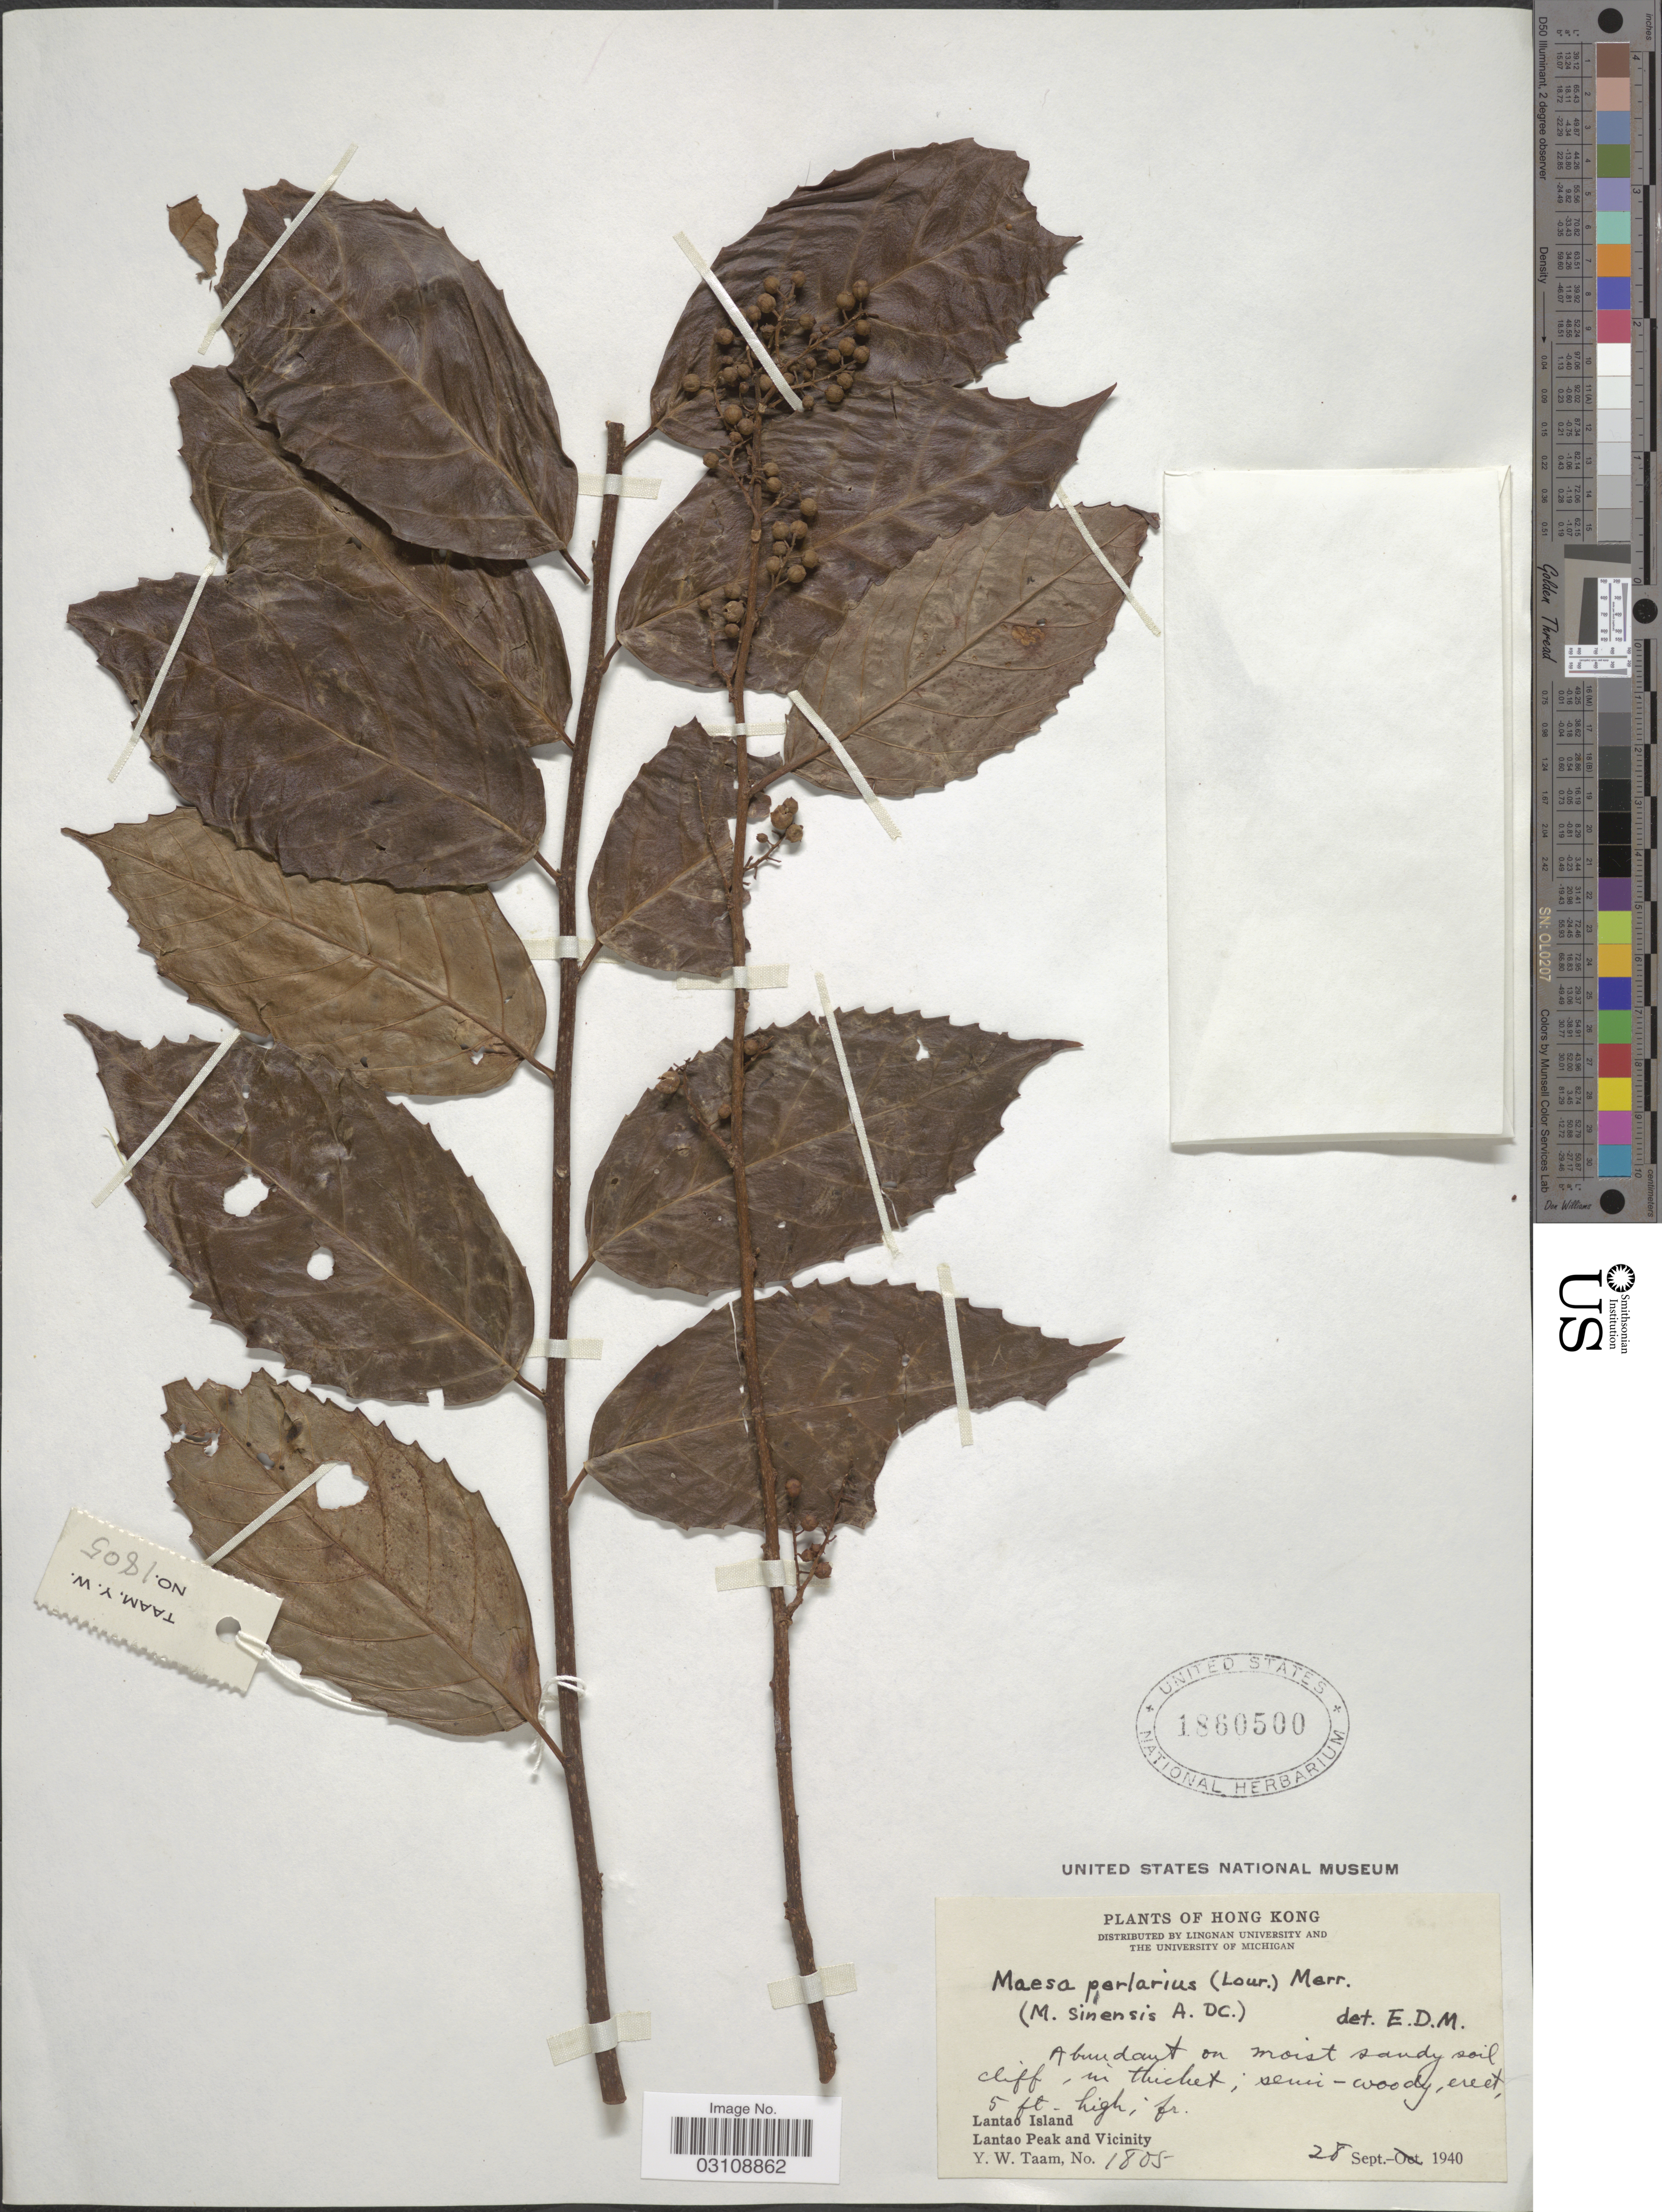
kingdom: Plantae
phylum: Tracheophyta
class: Magnoliopsida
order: Ericales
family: Primulaceae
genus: Maesa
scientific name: Maesa perlaria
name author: (Lour.) Merr.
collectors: Y. W. Taam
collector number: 1805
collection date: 1940-09-28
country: China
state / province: Hong Kong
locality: Lantao Island. Lantao Peak and Vicinity.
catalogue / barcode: US 1860500